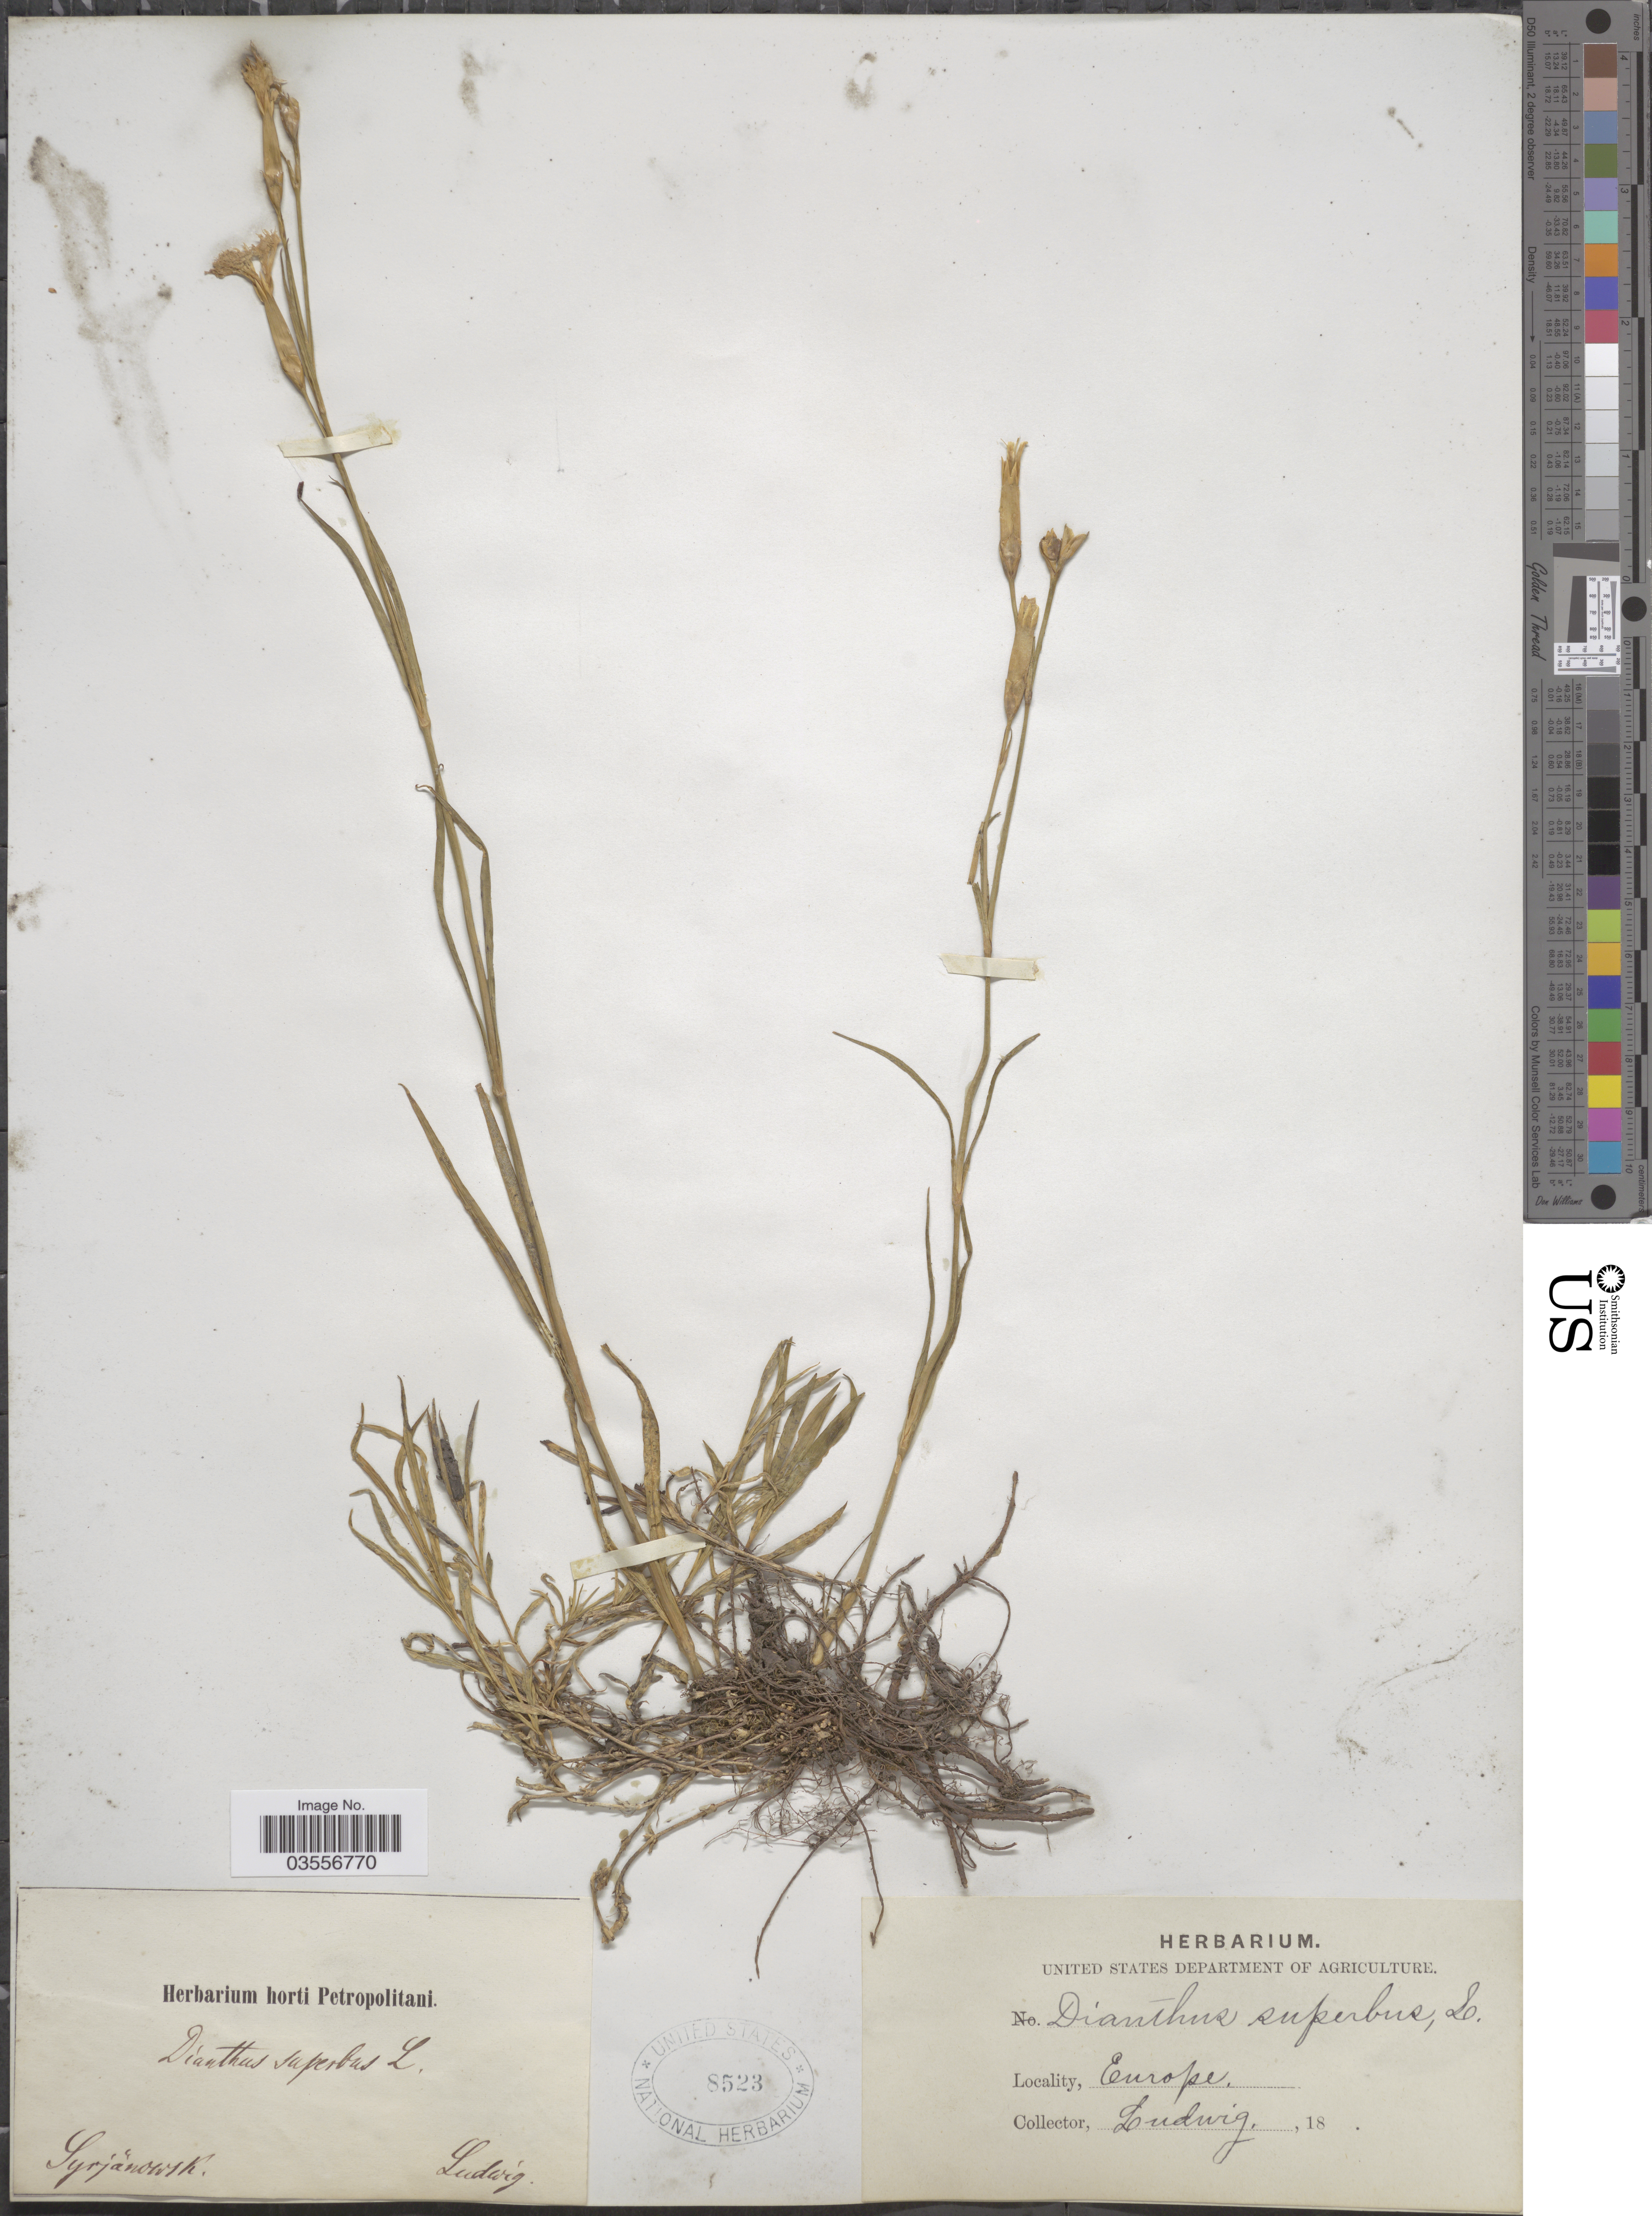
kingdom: Plantae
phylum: Tracheophyta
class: Magnoliopsida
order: Caryophyllales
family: Caryophyllaceae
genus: Dianthus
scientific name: Dianthus superbus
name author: L.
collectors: Ludwig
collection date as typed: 18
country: Kazakhstan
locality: Syrjanowsk. Europe.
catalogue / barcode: US 8523